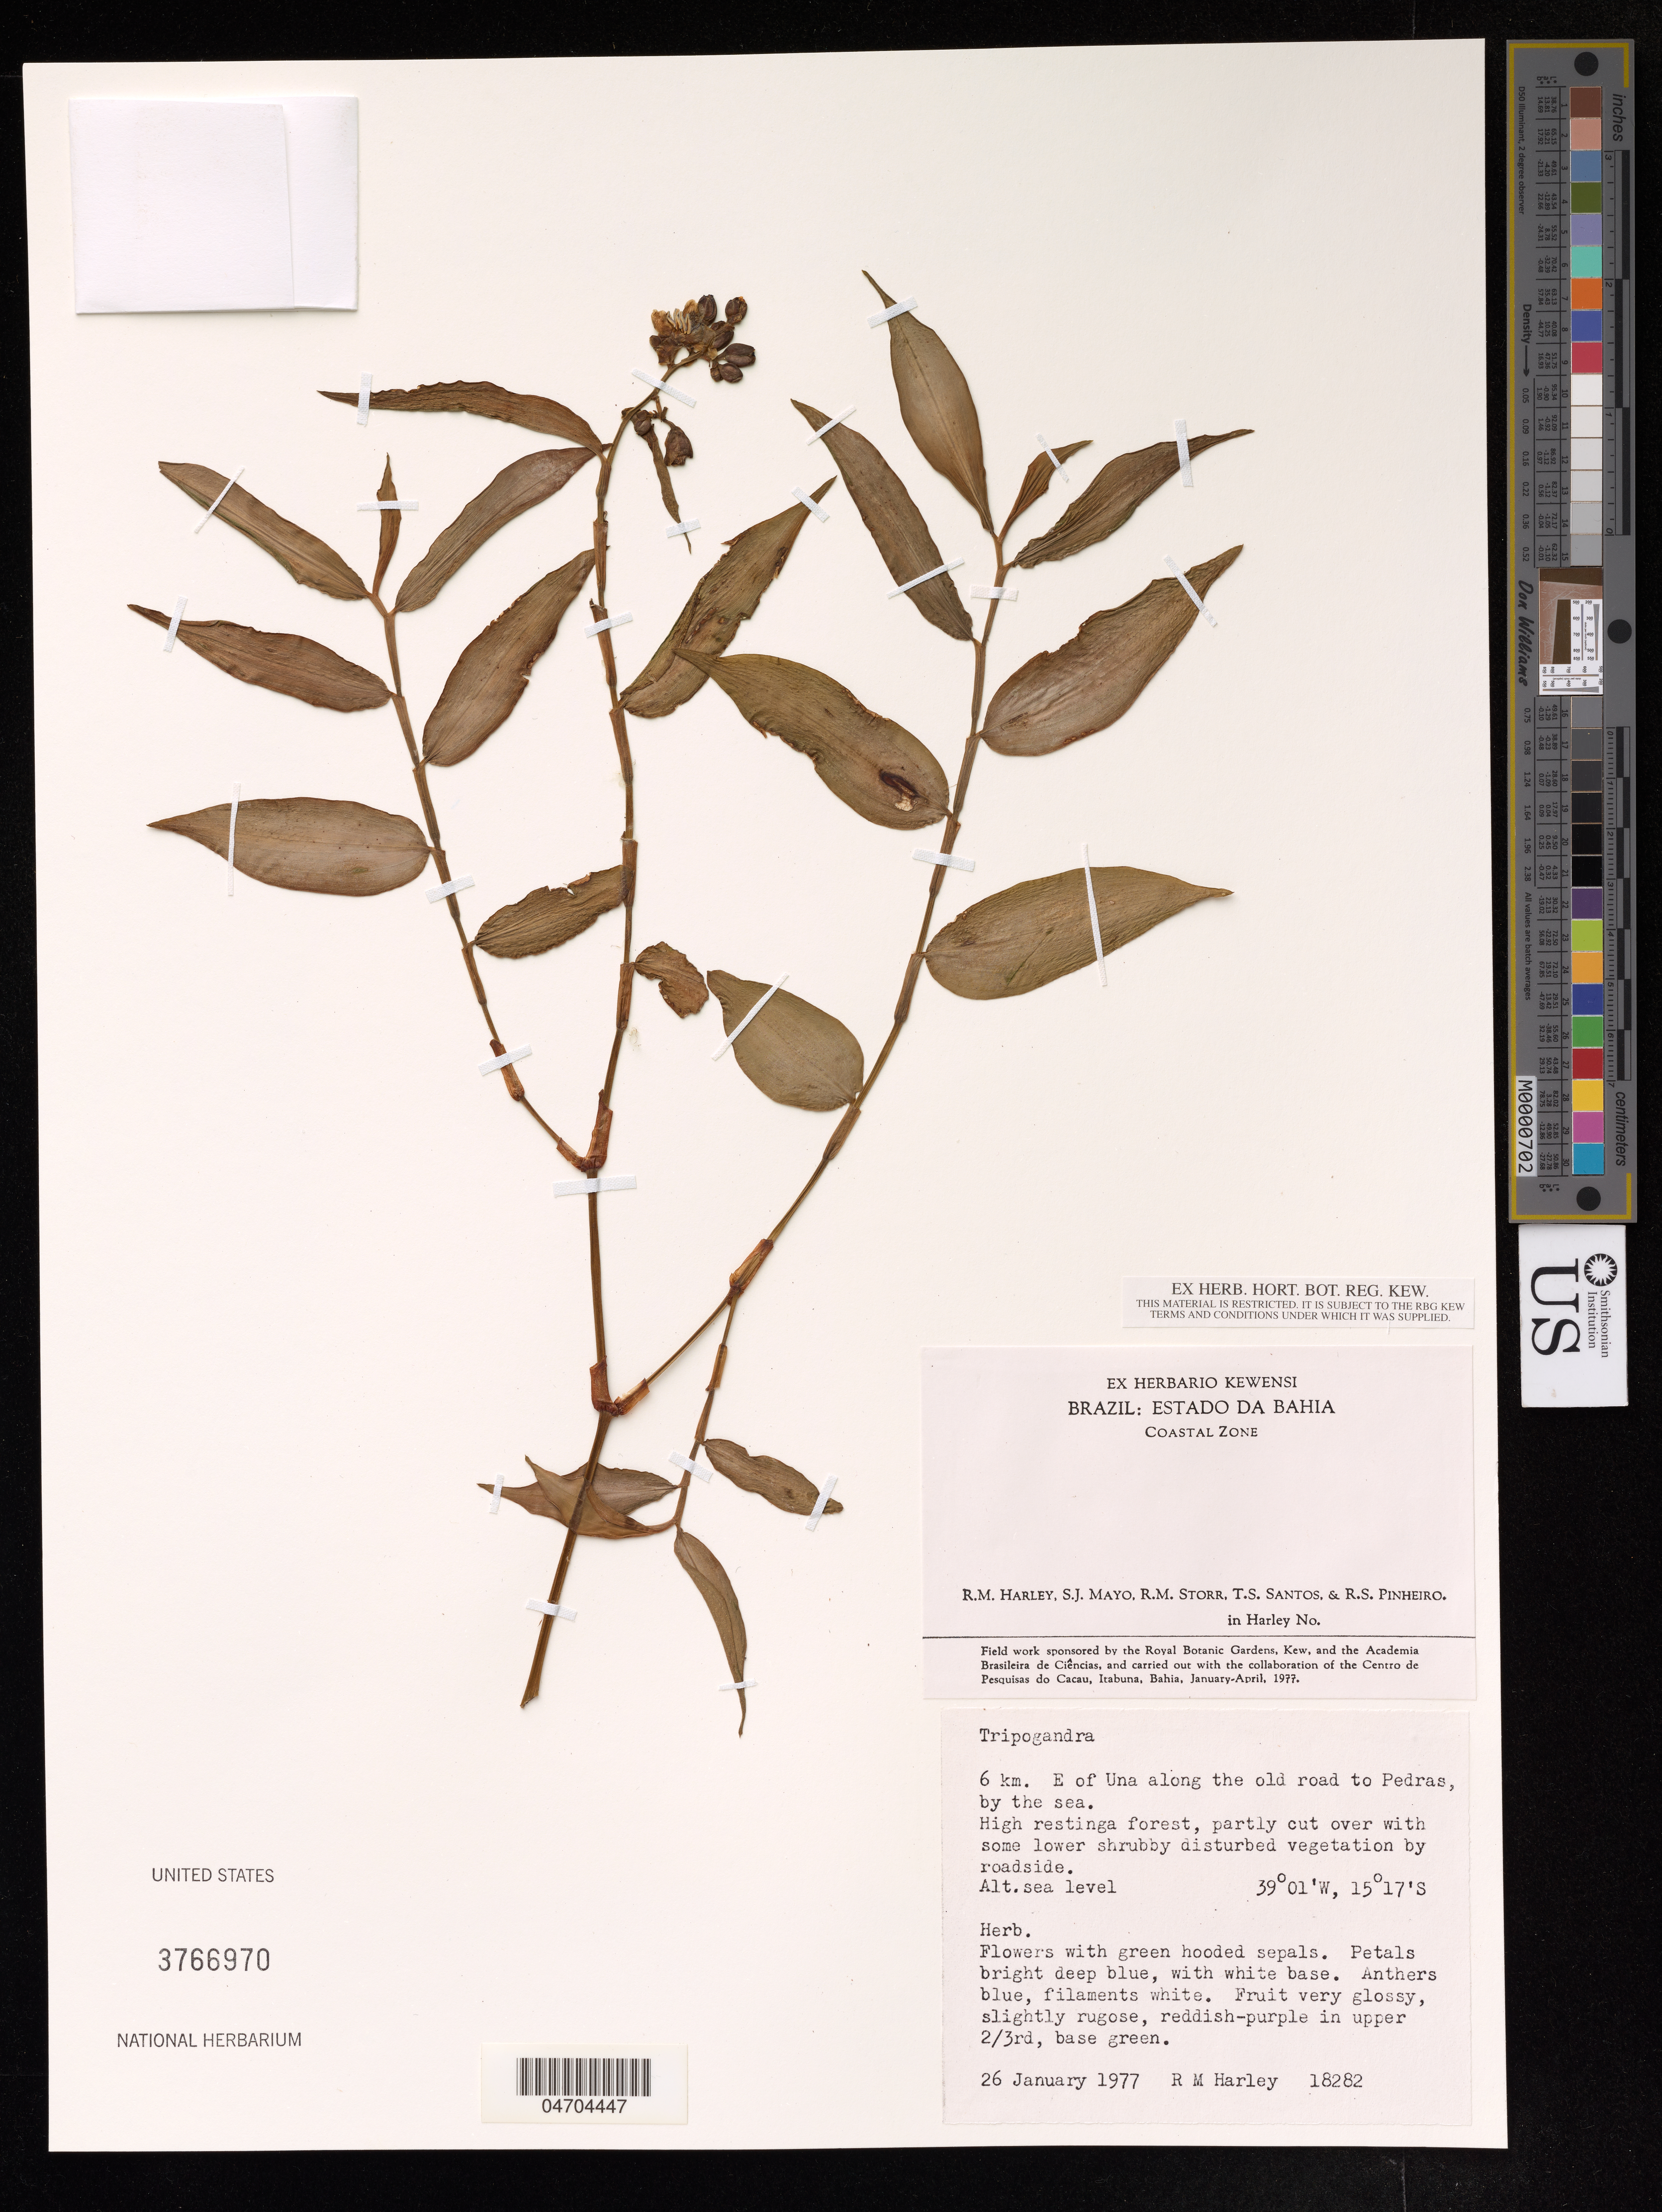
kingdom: Plantae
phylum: Tracheophyta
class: Liliopsida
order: Commelinales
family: Commelinaceae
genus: Tripogandra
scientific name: Tripogandra sp.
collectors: R. M. Harley, S. Mayo, R. M. Storr & T. dos Santos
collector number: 18282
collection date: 1977-01-26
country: Brazil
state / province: Bahia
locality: Coastal Zone, 6 km E of Una along the old road to Pedras, by the sea.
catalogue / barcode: US 3766970